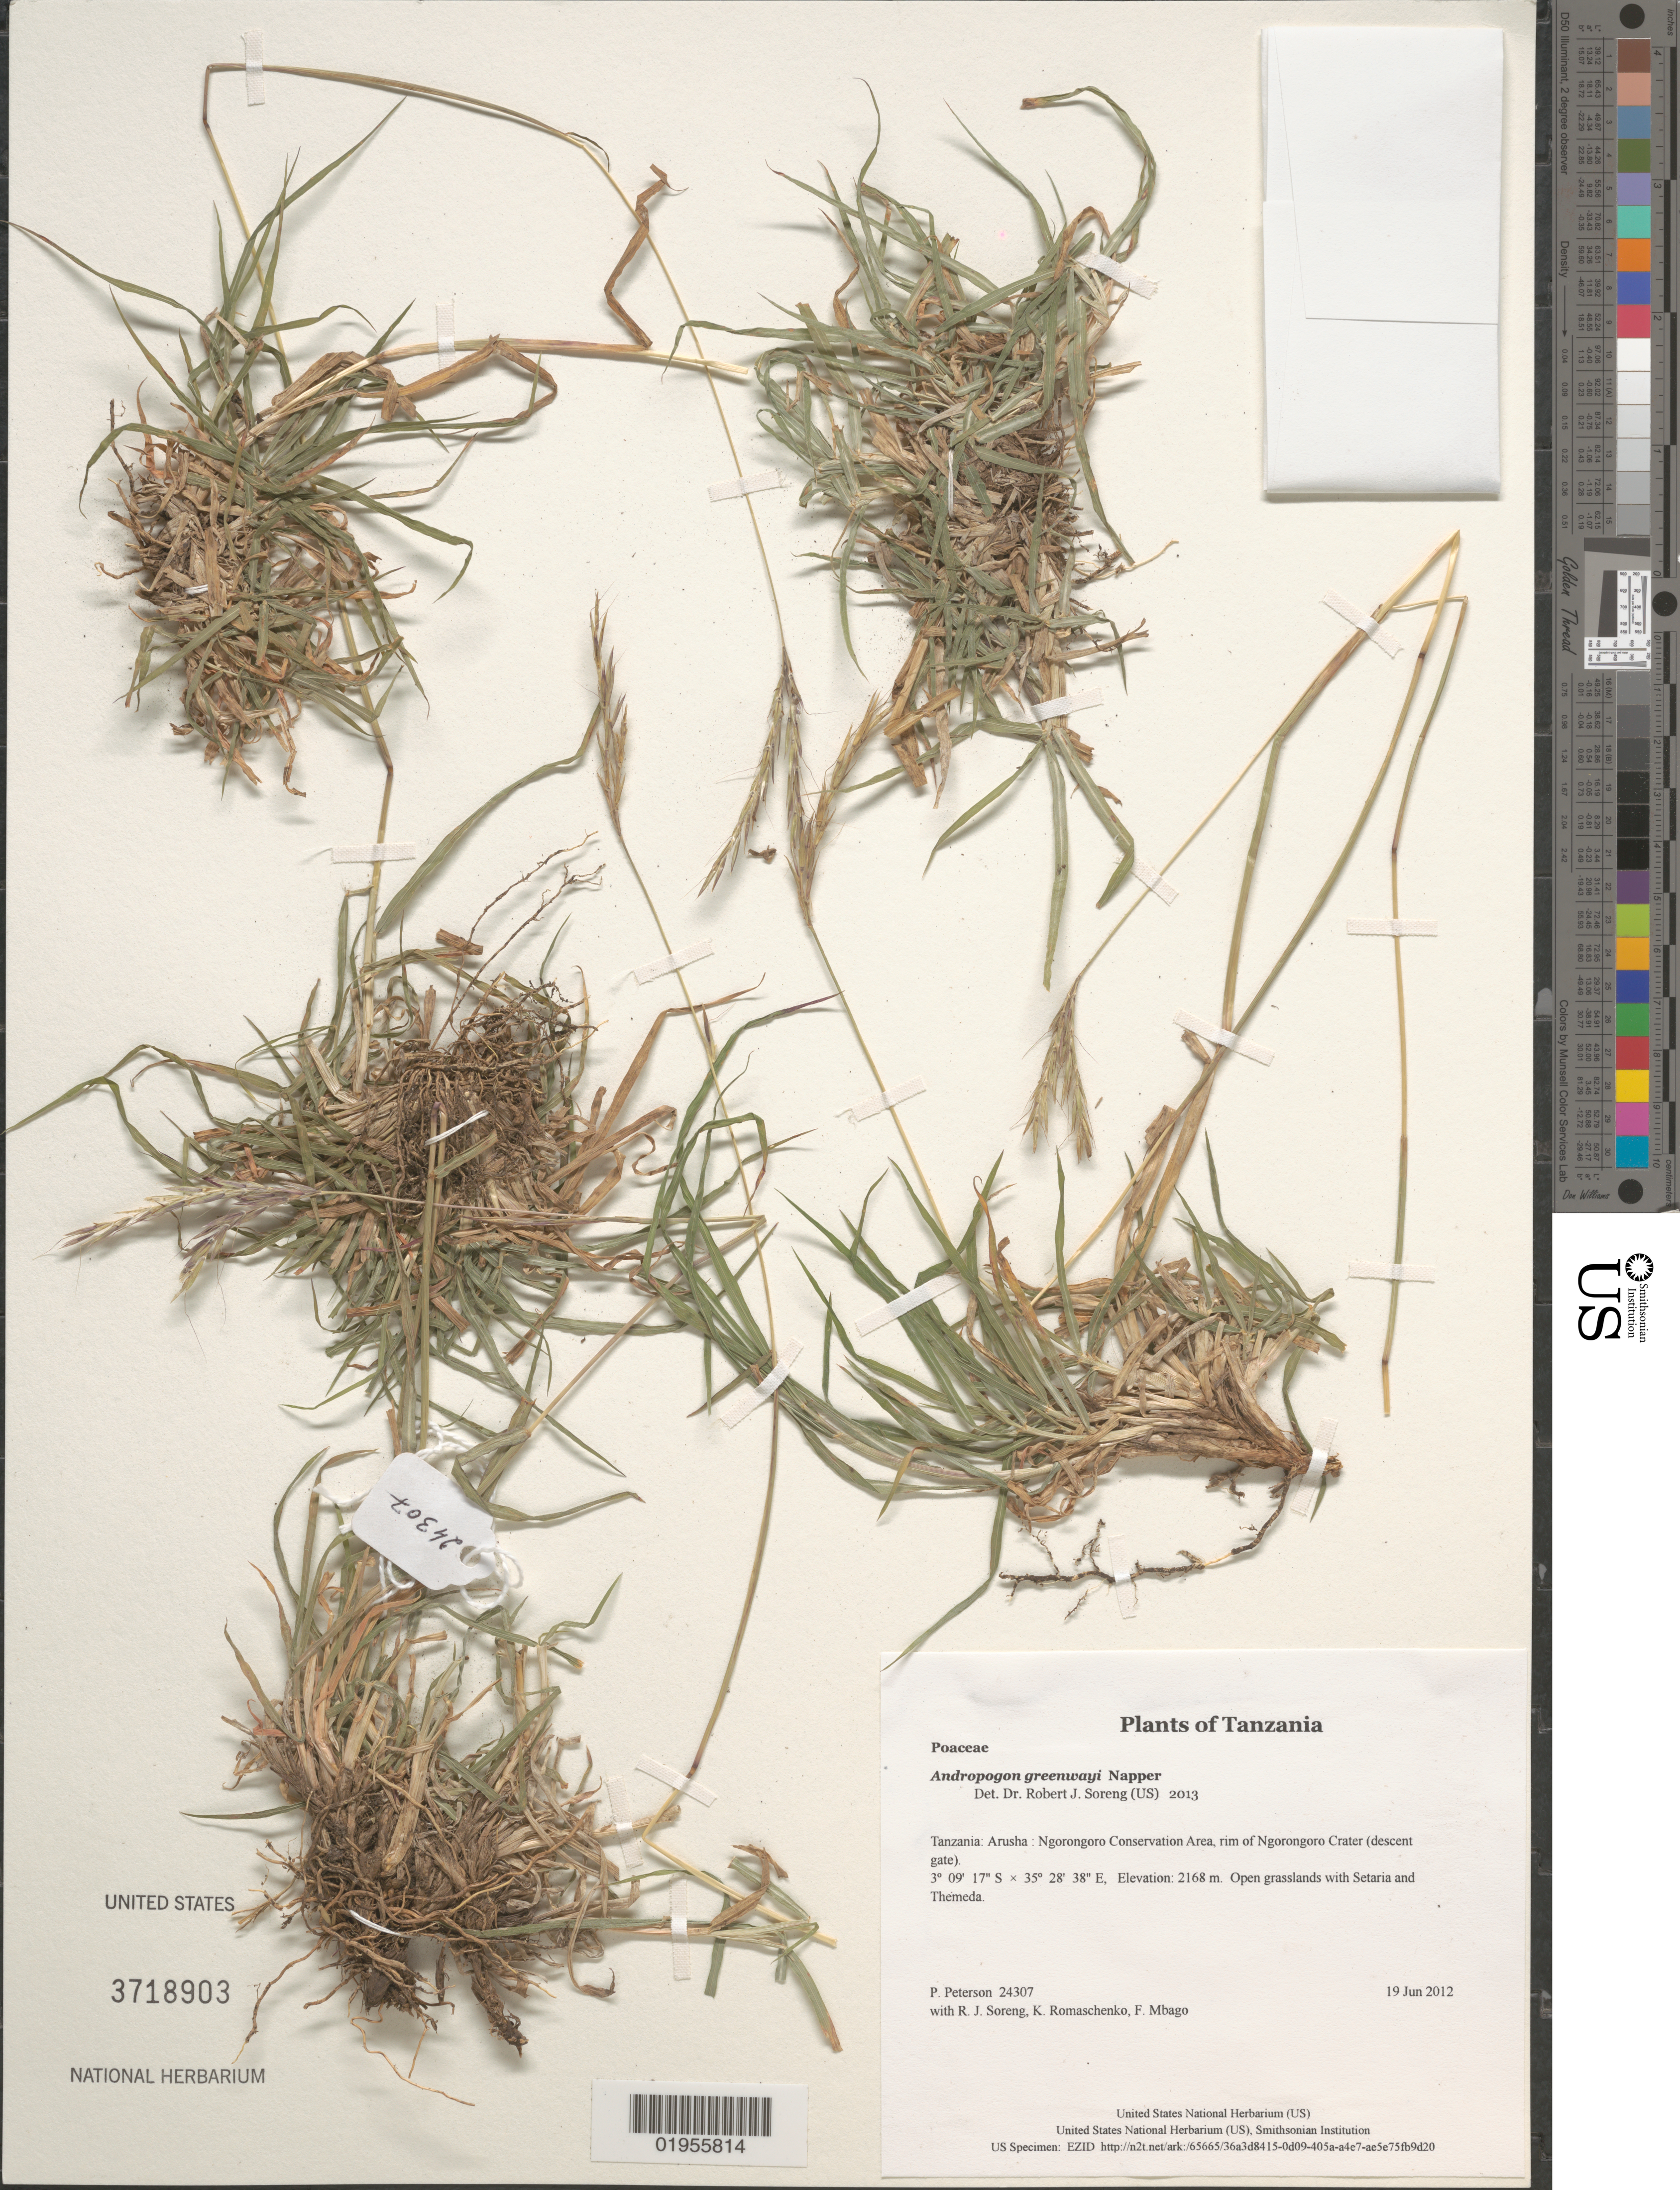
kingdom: Plantae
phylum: Tracheophyta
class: Liliopsida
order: Poales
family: Poaceae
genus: Andropogon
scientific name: Andropogon greenwayi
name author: Napper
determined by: Soreng, Robert J., Research Associate (BOT), Smithsonian Institution - National Museum of Natural History (UNITED STATES)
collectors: P. M. Peterson, R. J. Soreng, K. Romaschenko & F. Mbago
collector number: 24307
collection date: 2012-06-19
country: Tanzania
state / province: Arusha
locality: Ngorongoro Conservation Area, rim of Ngorongoro Crater (descent gate).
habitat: Open grasslands with Setaria and Themeda.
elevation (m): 2168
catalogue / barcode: US 3718903